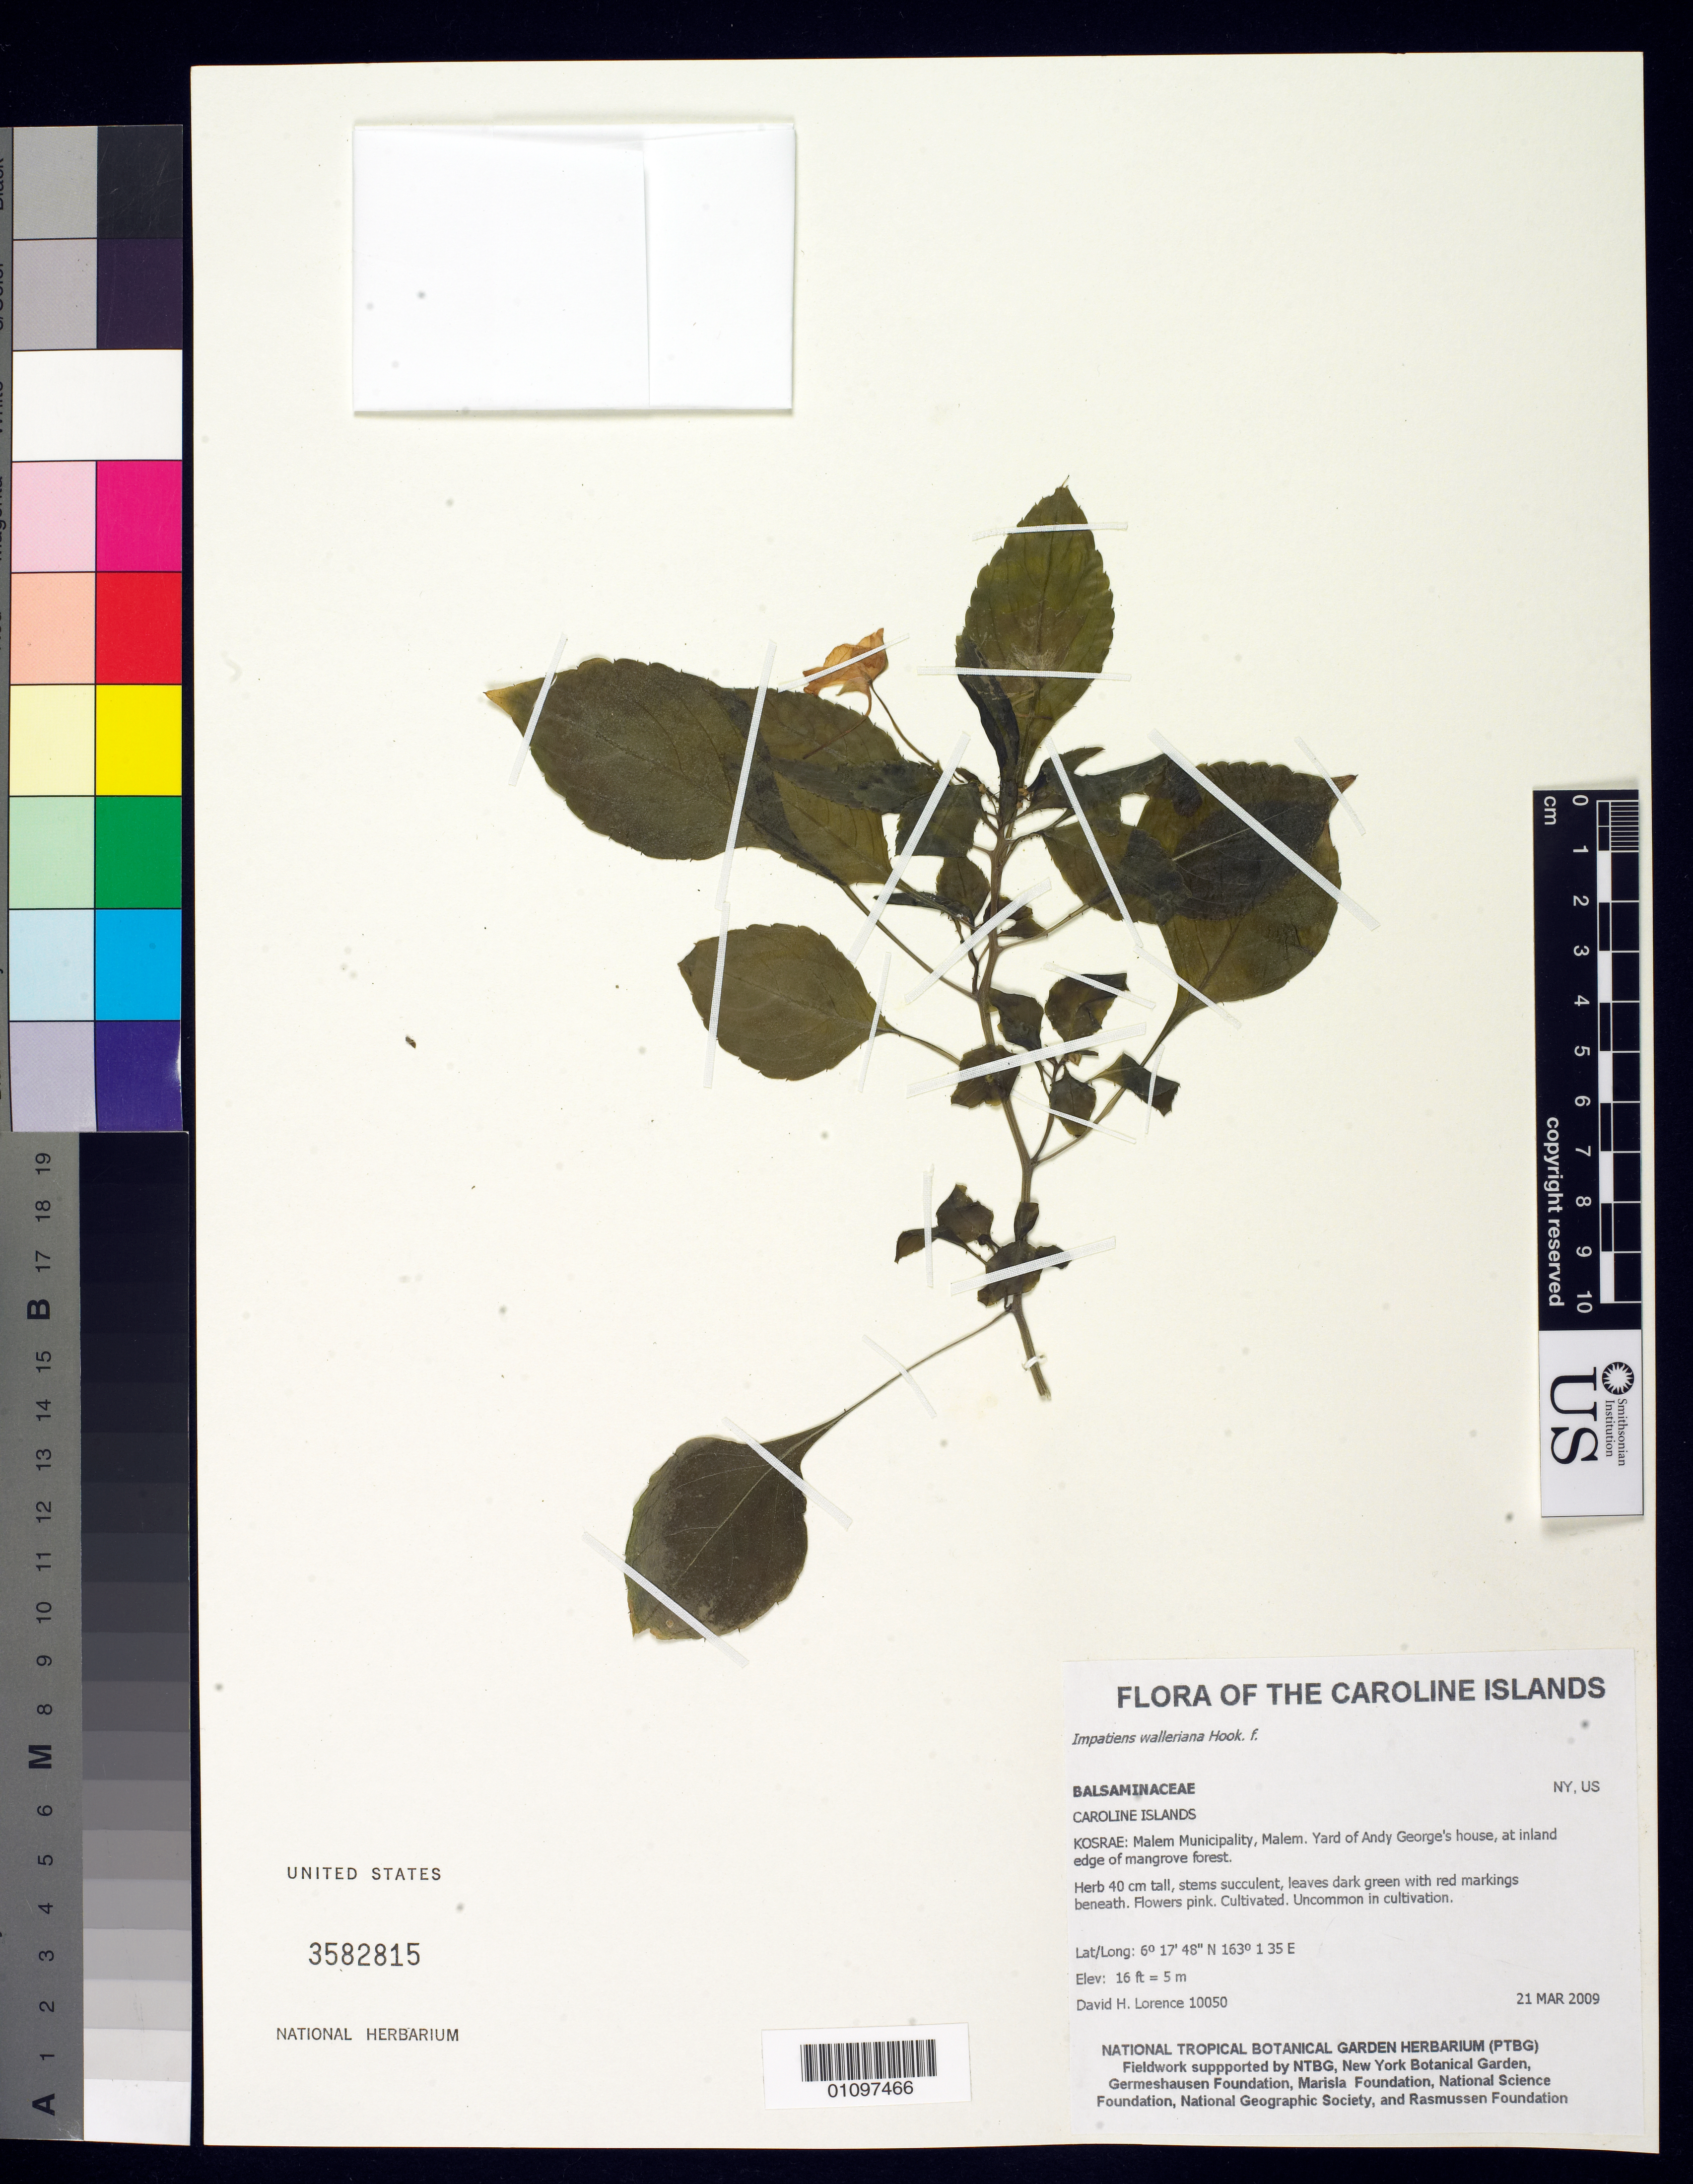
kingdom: Plantae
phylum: Tracheophyta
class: Magnoliopsida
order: Ericales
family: Balsaminaceae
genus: Impatiens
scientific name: Impatiens walleriana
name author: Hook. f.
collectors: D. Lorence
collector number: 10050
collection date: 2009-03-21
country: Micronesia, Federated States of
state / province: Kosrae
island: Kosrae [Kusaie]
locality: Malem Municipality, Malem. Yard of Andy George's house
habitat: in Yard, at inland edge of Mangrove forest.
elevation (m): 5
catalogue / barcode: US 3582815